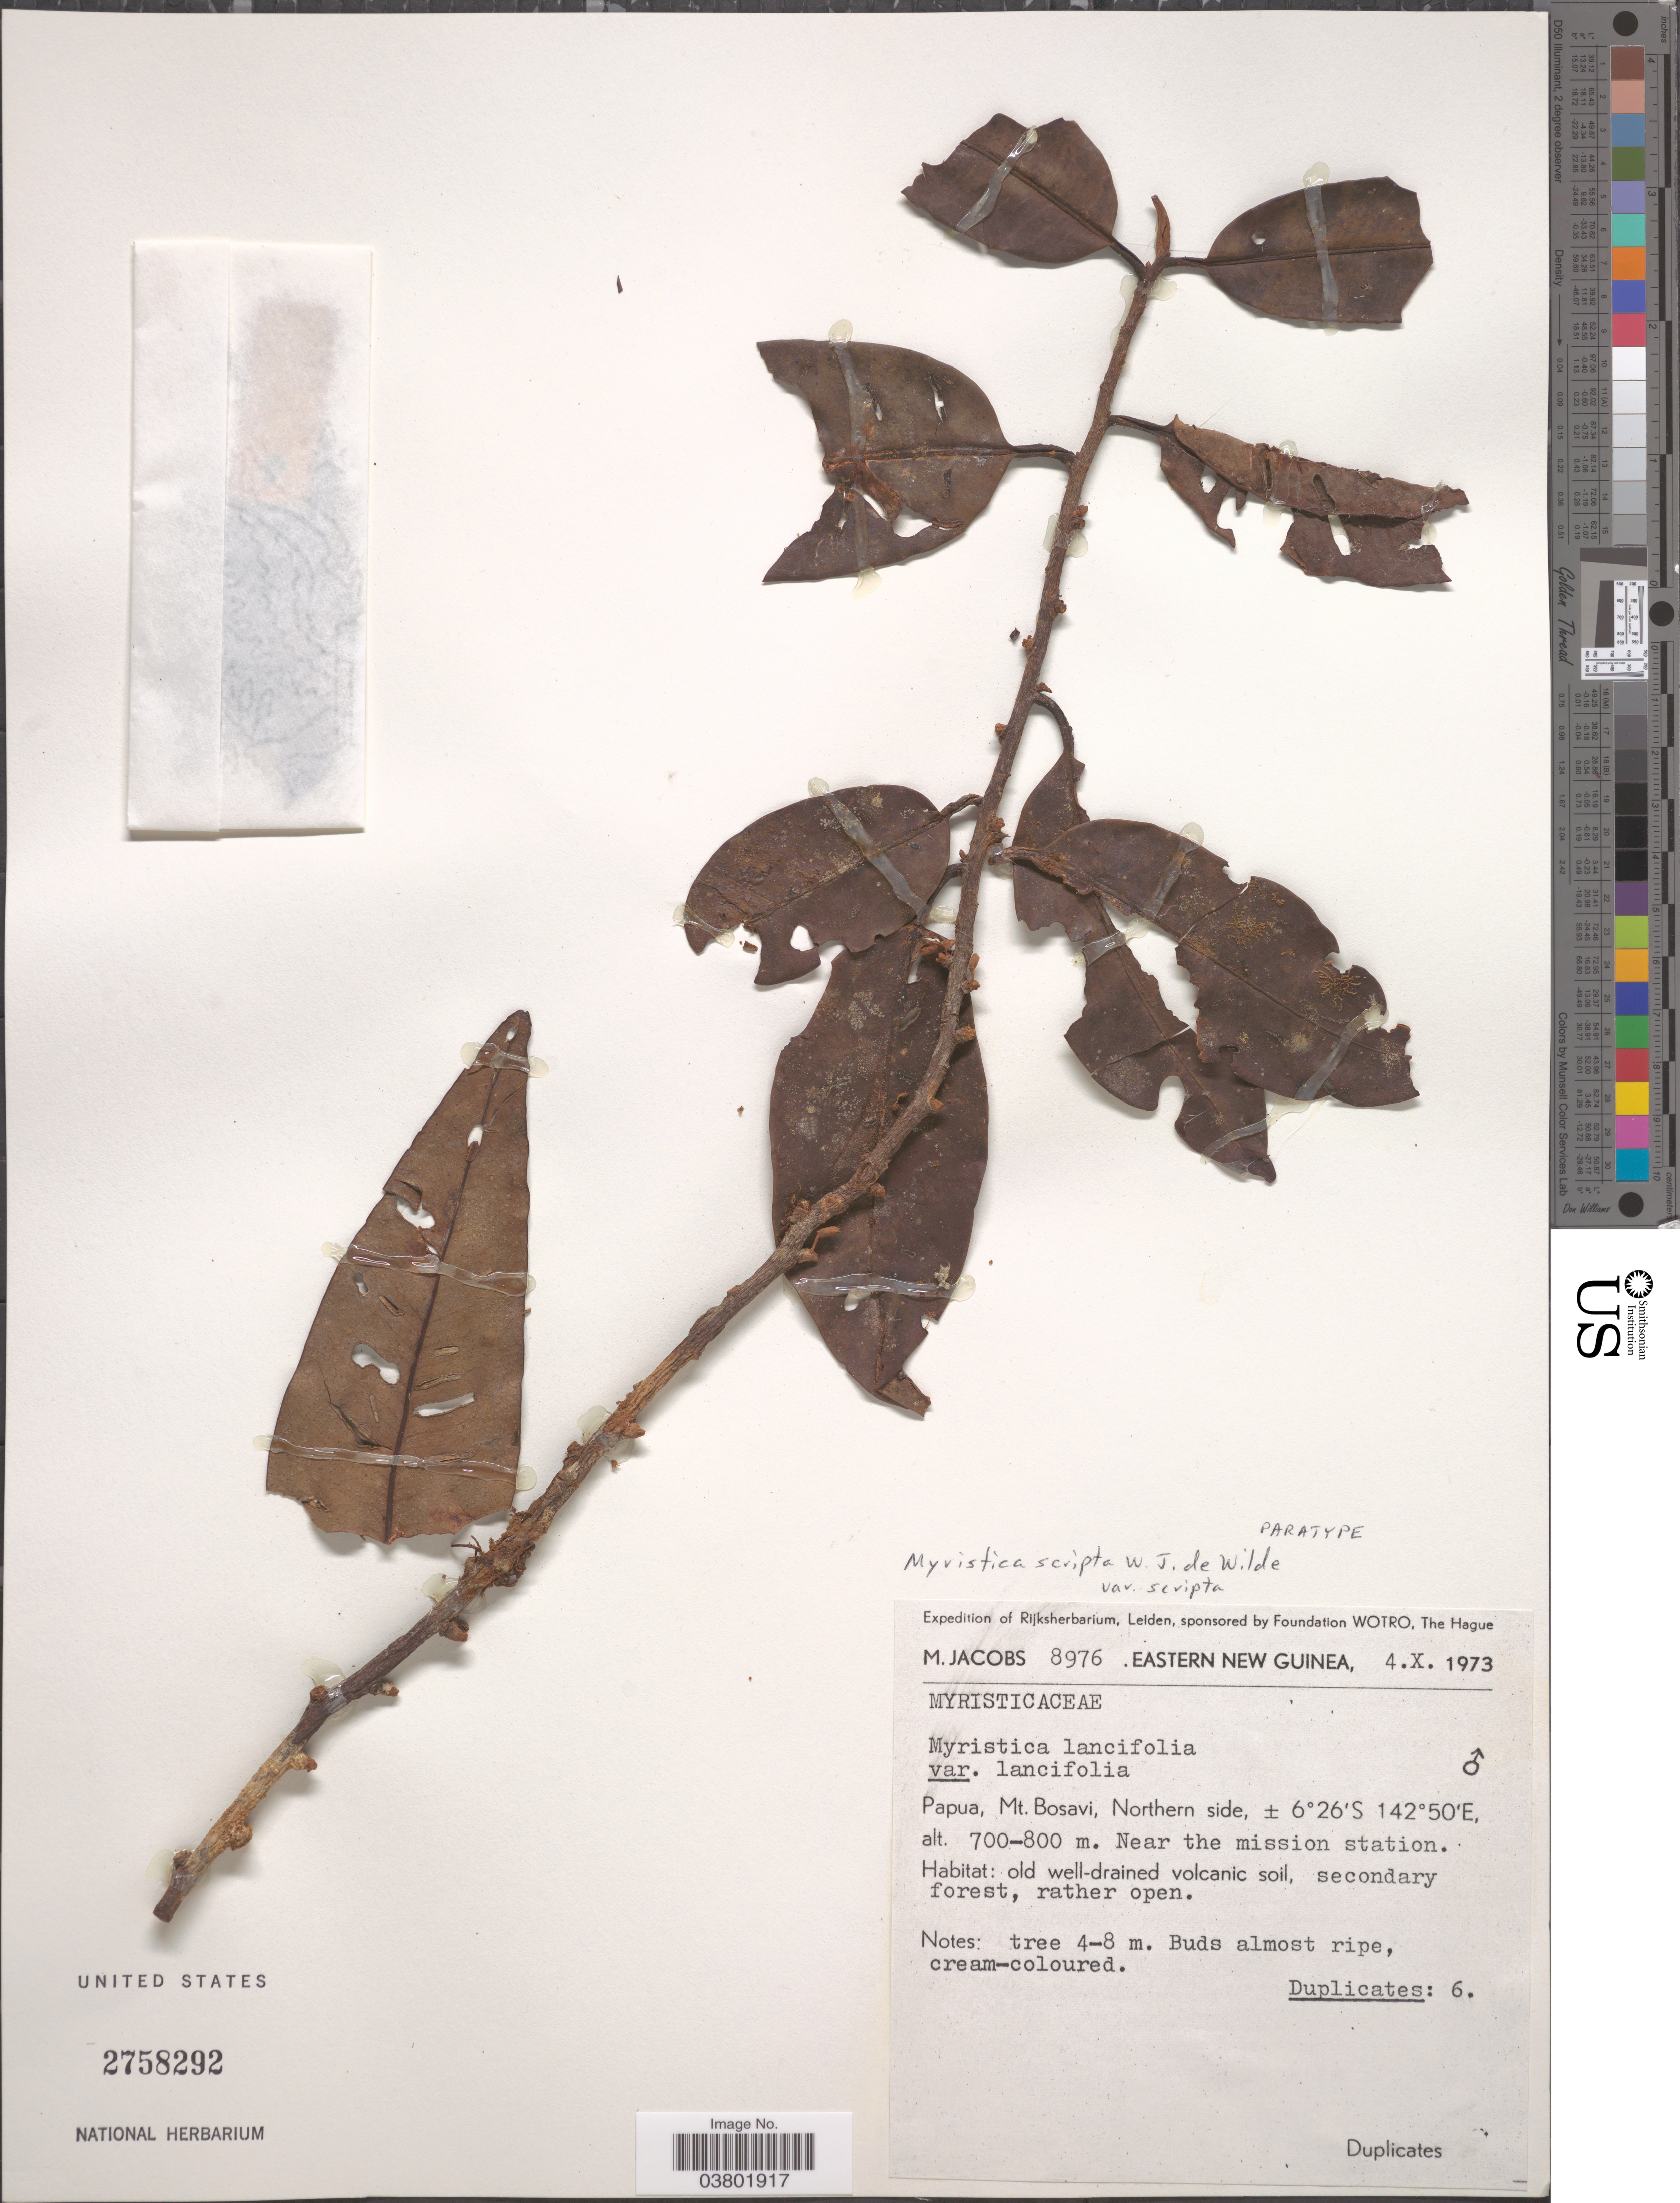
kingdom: Plantae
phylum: Tracheophyta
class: Magnoliopsida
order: Magnoliales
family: Myristicaceae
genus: Myristica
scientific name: Myristica scripta var. scripta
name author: W.J. de Wilde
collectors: M. Jacobs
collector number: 8976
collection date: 1973-10-04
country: Papua New Guinea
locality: Eastern New Guinea. Papua, Mt. Bosavi, Northern side. Near the mission station.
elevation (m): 700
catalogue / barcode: US 2758292